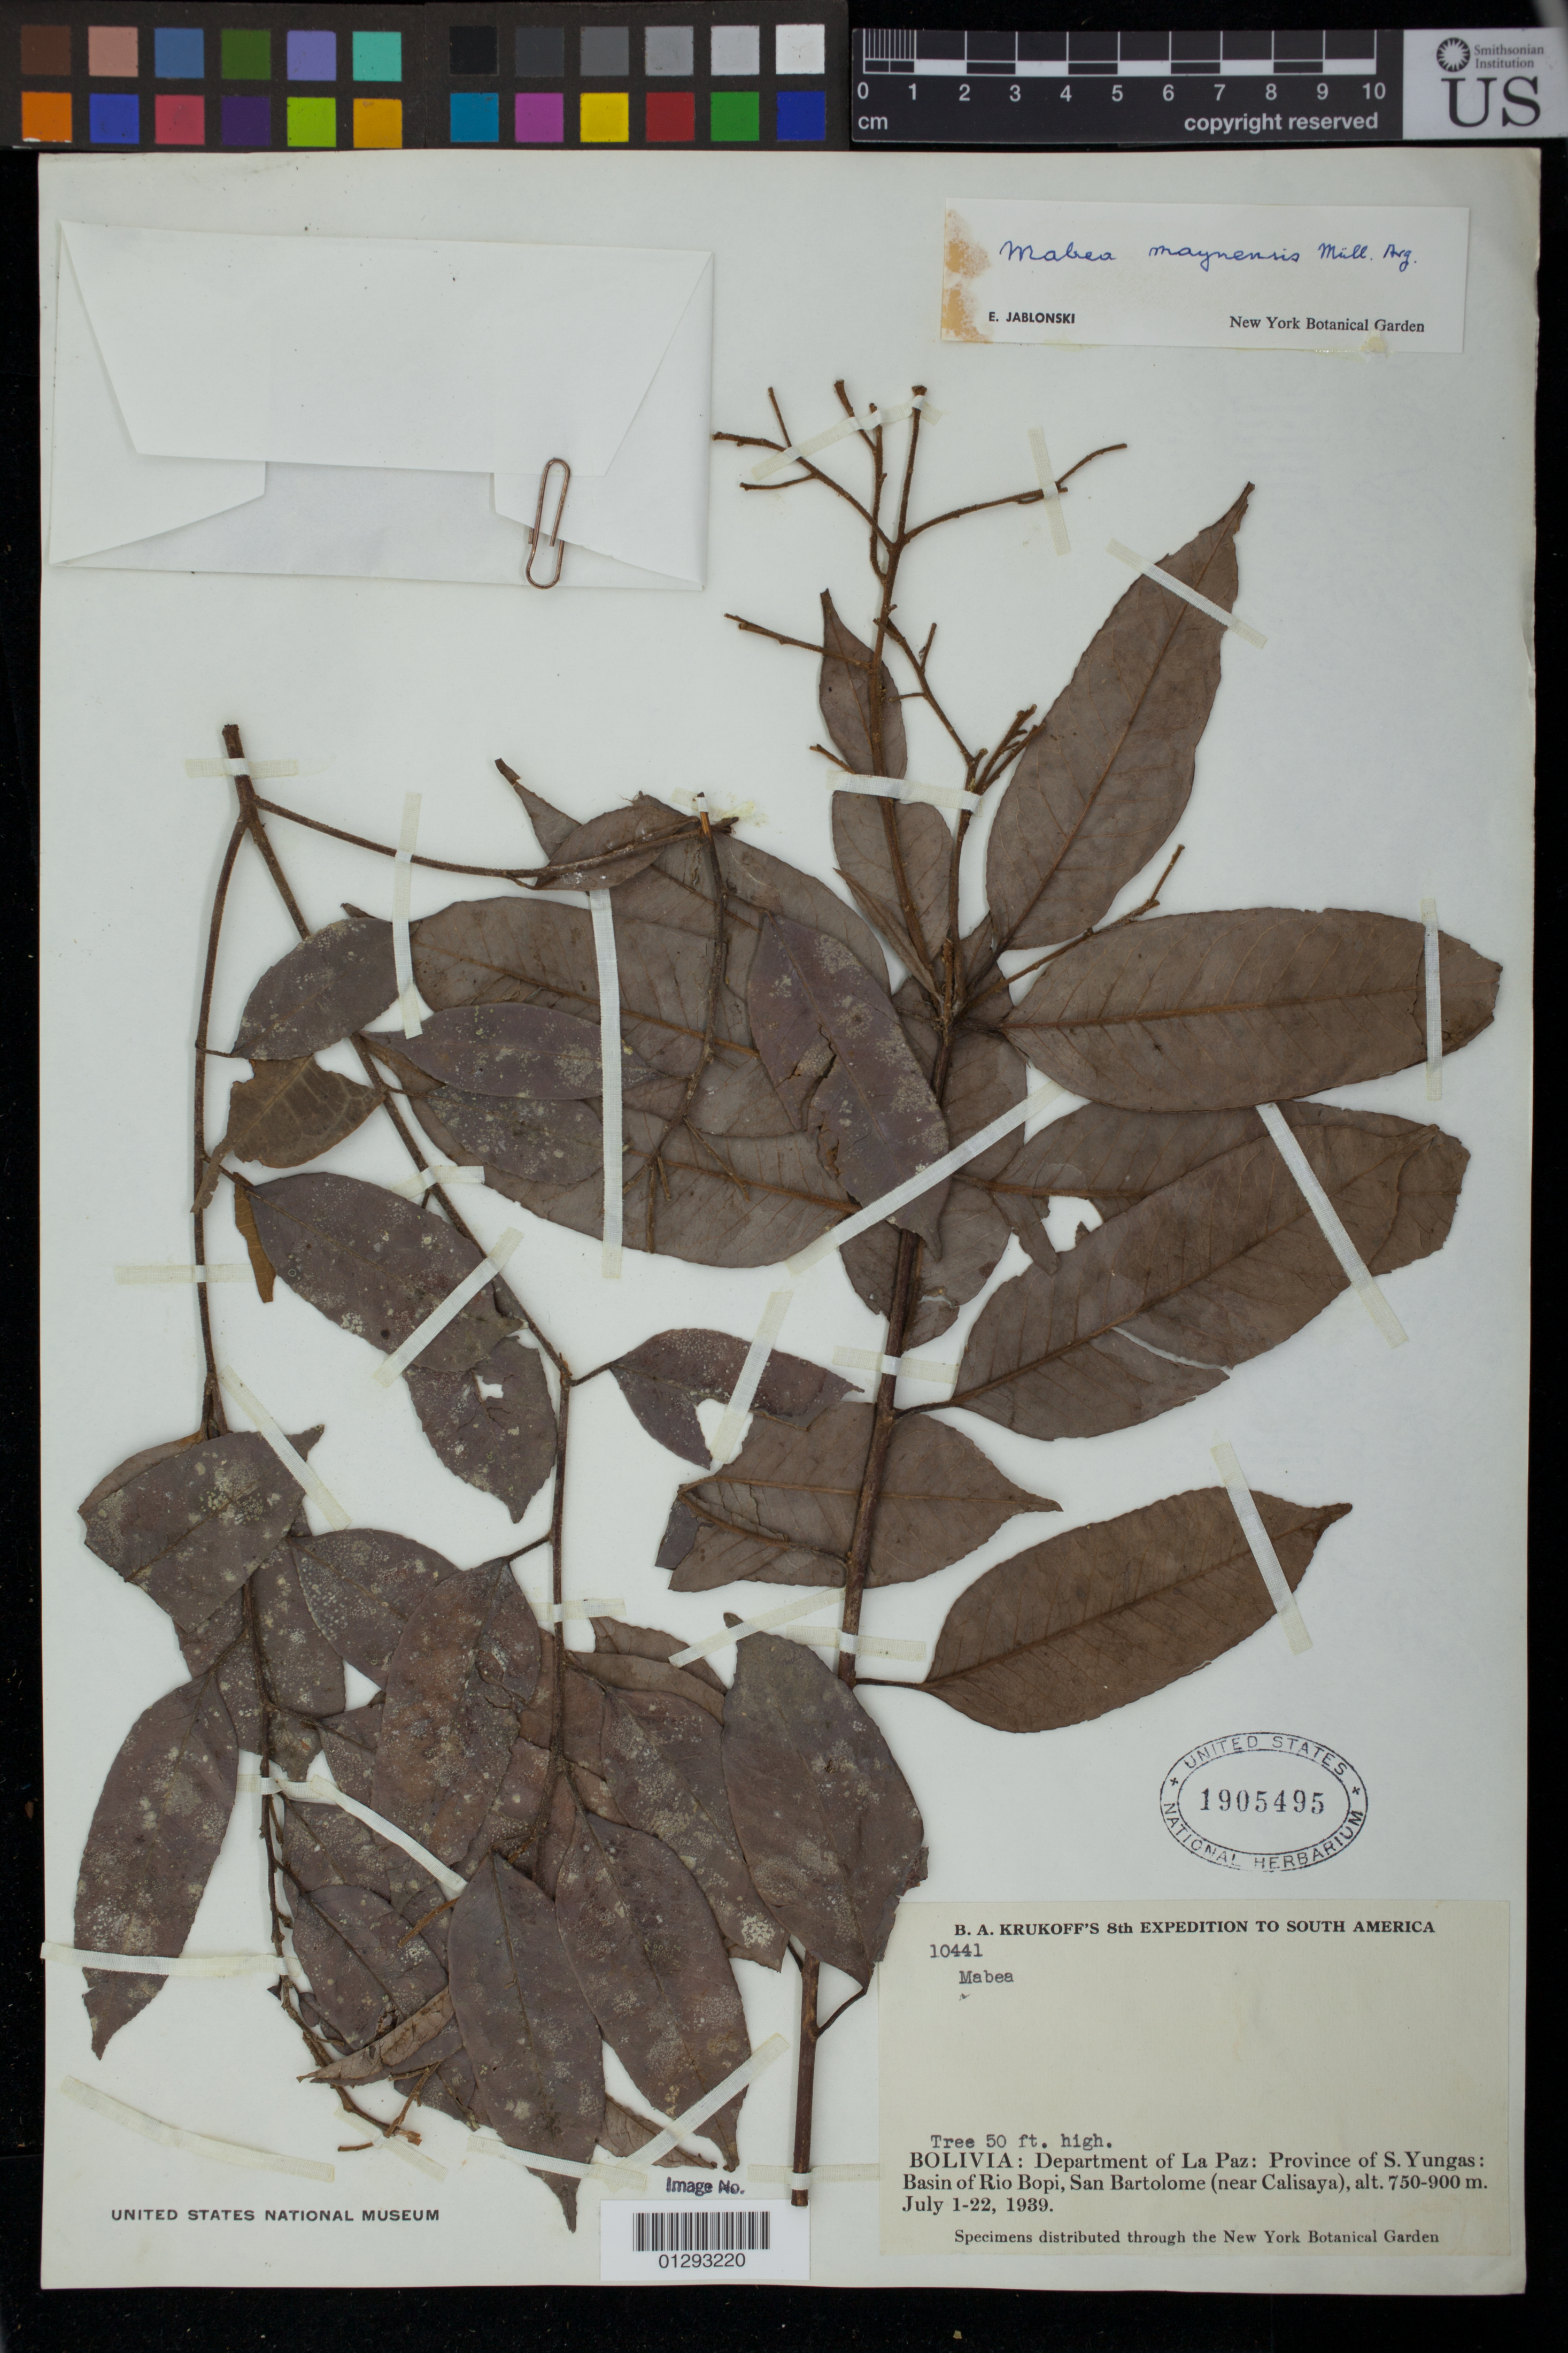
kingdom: Plantae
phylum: Tracheophyta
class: Magnoliopsida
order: Malpighiales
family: Euphorbiaceae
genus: Mabea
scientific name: Mabea maynensis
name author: Spruce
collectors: B. A. Krukoff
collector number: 10441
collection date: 1939-07-01/1939-07-22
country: Bolivia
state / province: La Páz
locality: Province of S Yungas: Basin of Rio Bopi, San Bartolome (near Calisaya).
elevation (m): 750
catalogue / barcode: US 1905495